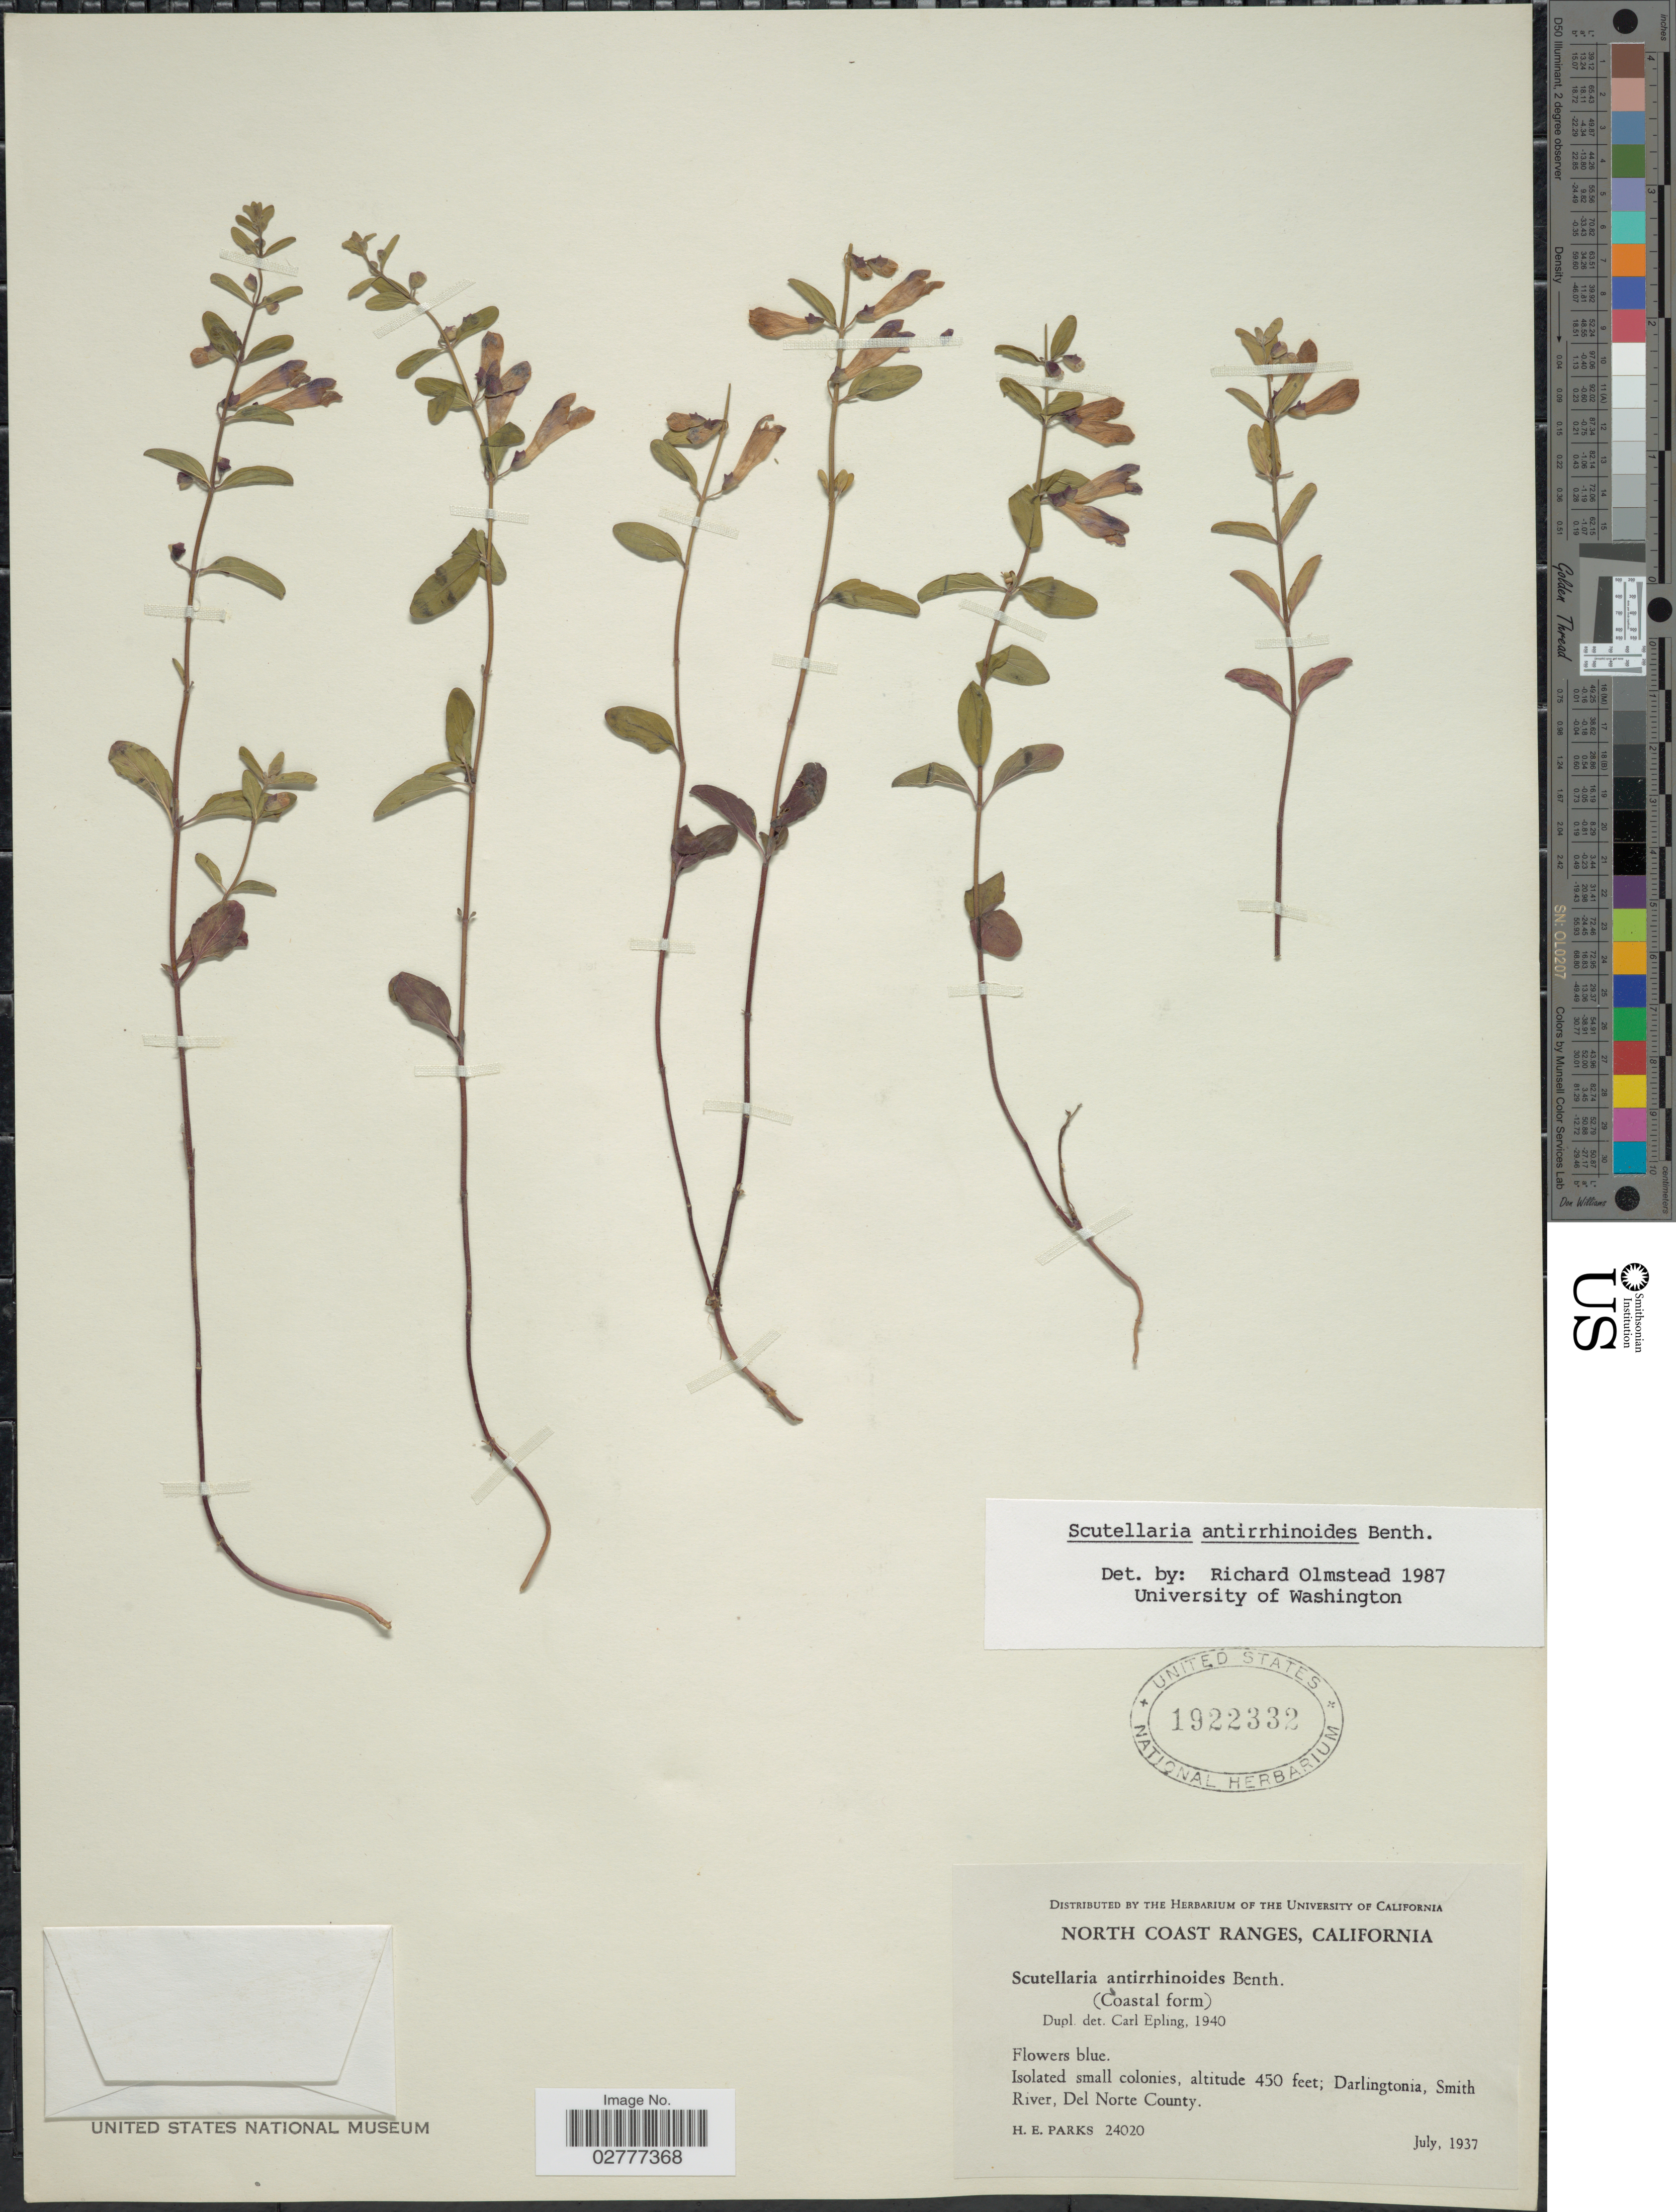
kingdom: Plantae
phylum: Tracheophyta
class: Magnoliopsida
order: Lamiales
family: Lamiaceae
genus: Scutellaria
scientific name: Scutellaria antirrhinoides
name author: Benth.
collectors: H. E. Parks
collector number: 24020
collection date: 1937-07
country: United States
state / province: California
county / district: Del Norte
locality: North Coast Ranges. Darlingtonia, Smith River, Del Norte County.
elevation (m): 137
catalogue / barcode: US 1922332